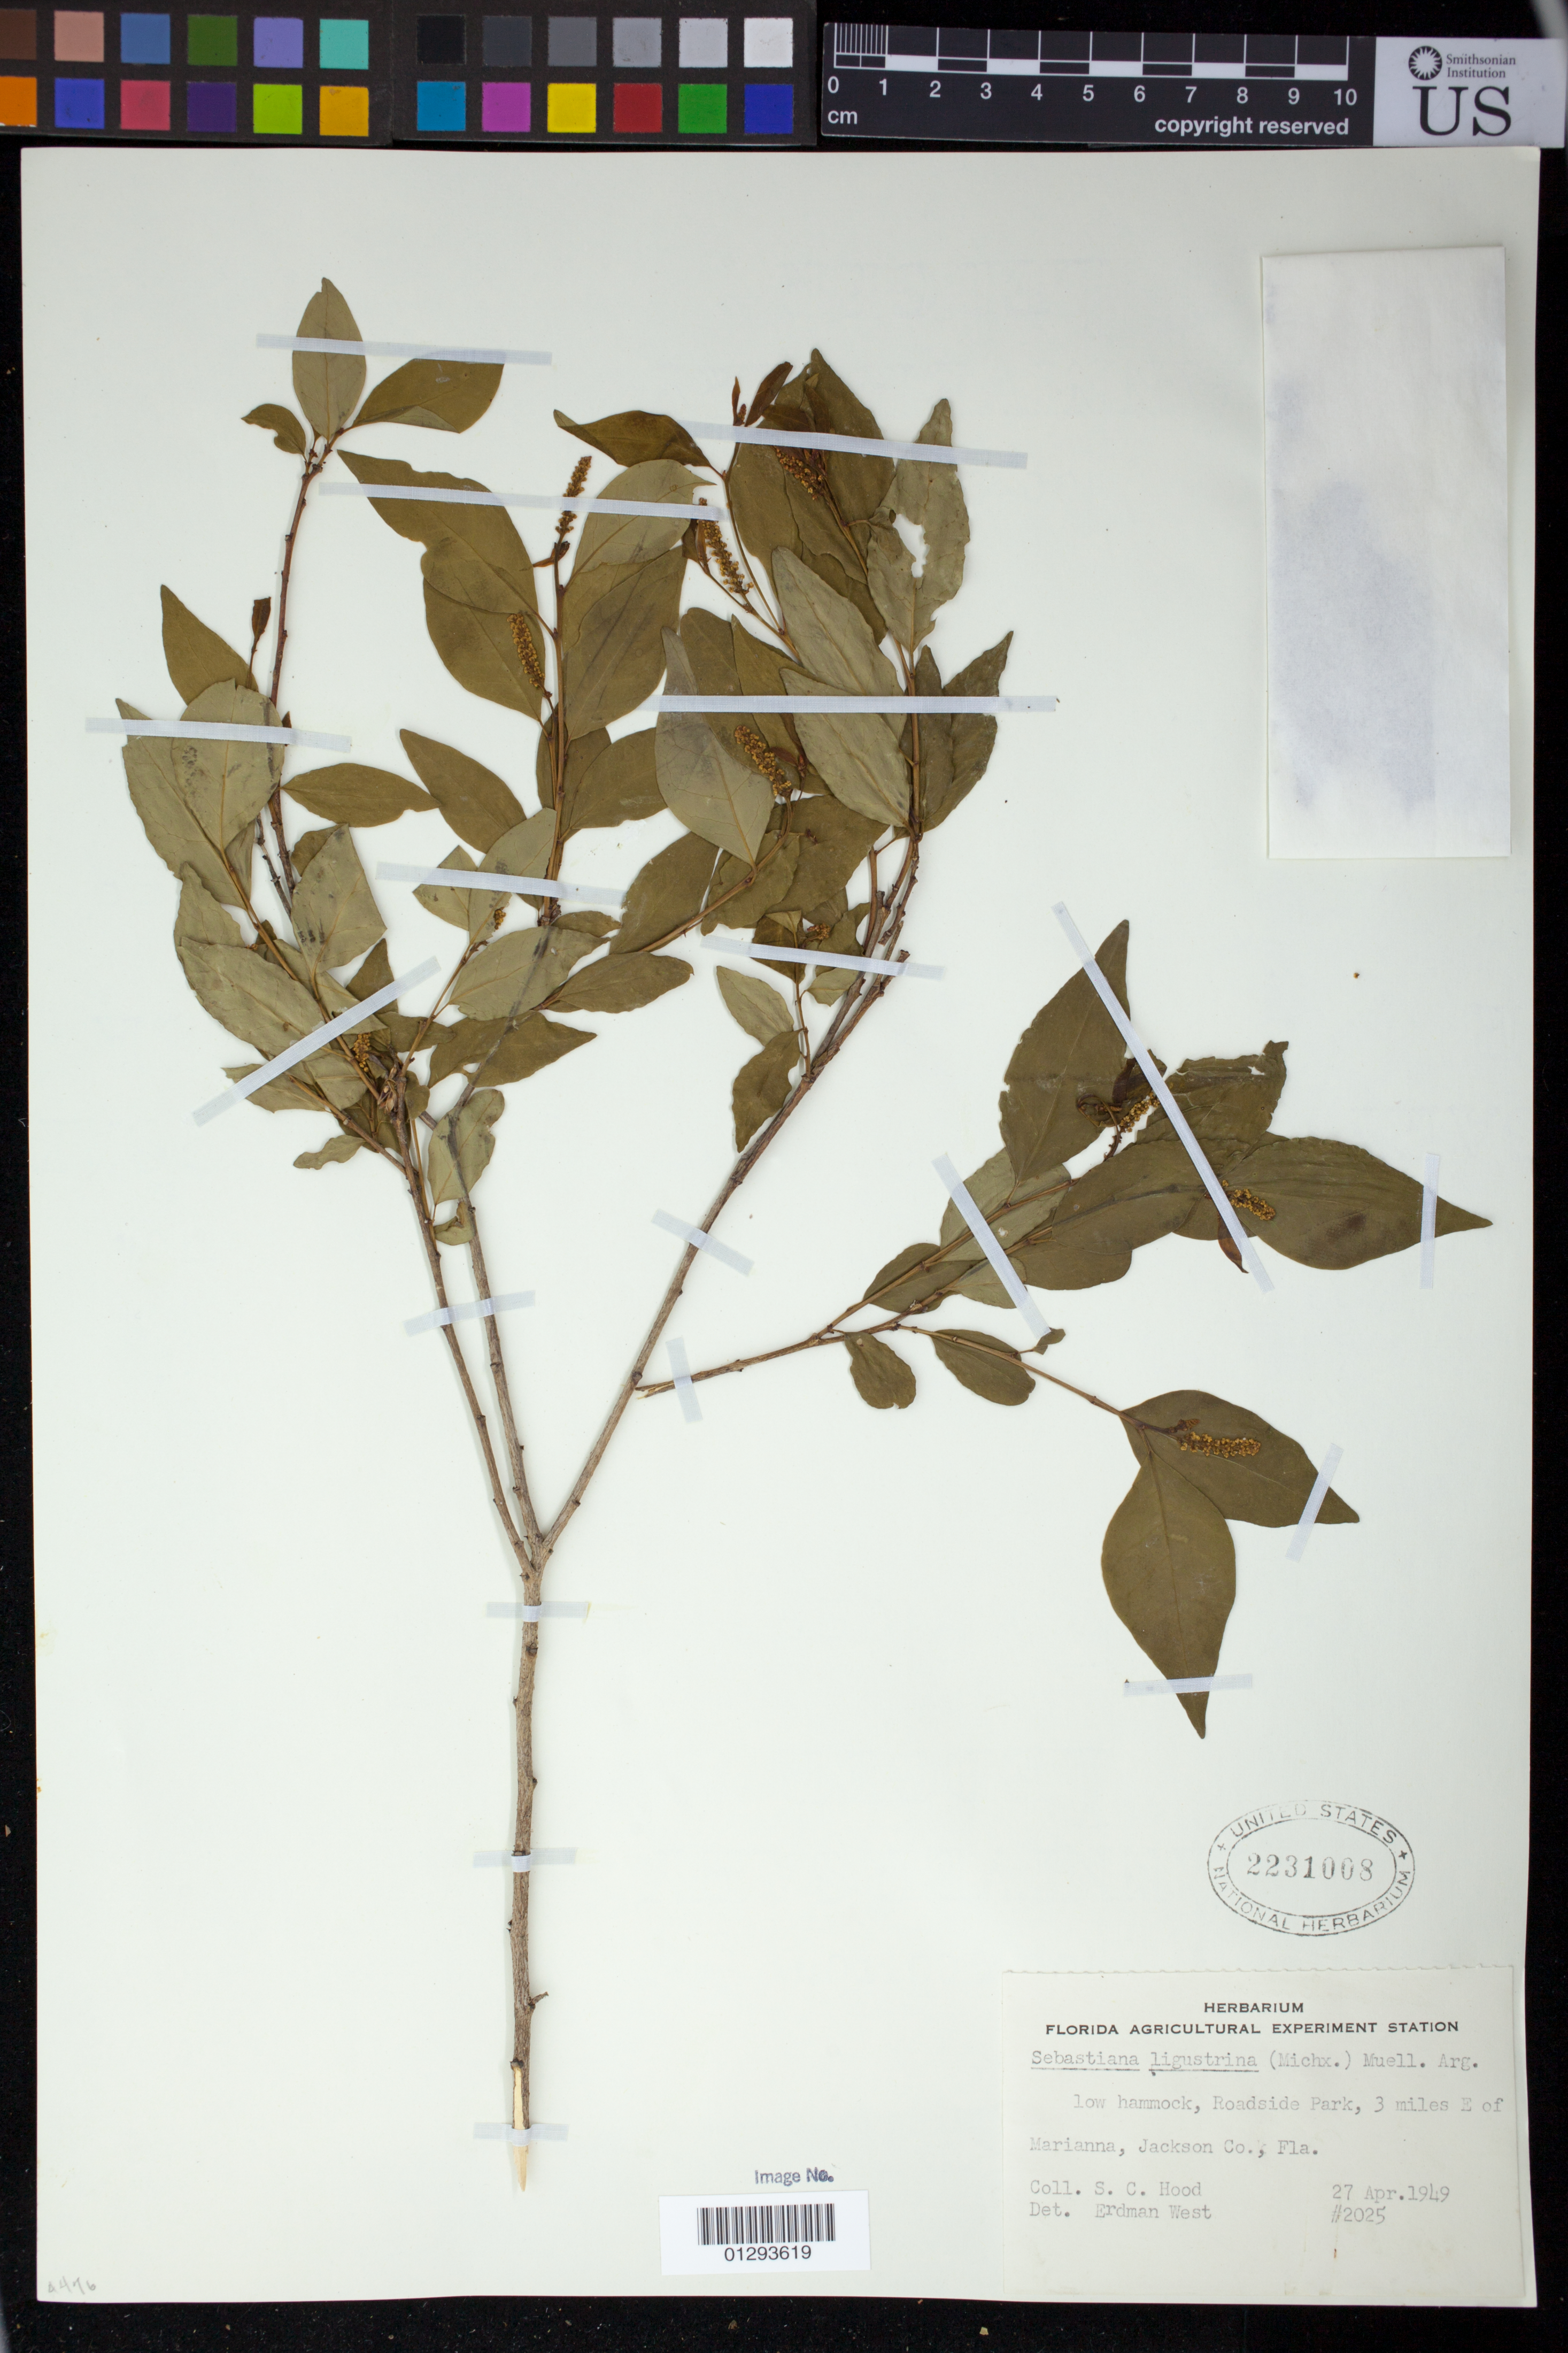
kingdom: Plantae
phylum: Tracheophyta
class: Magnoliopsida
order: Malpighiales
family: Euphorbiaceae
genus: Sebastiania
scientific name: Sebastiania fruticosa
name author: (Bartram) Fernald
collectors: S. Hood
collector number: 2025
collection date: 1949-04-27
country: United States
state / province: Florida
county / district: Jackson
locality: Roadside park, 3 miles east of Marianna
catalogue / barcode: US 2231008